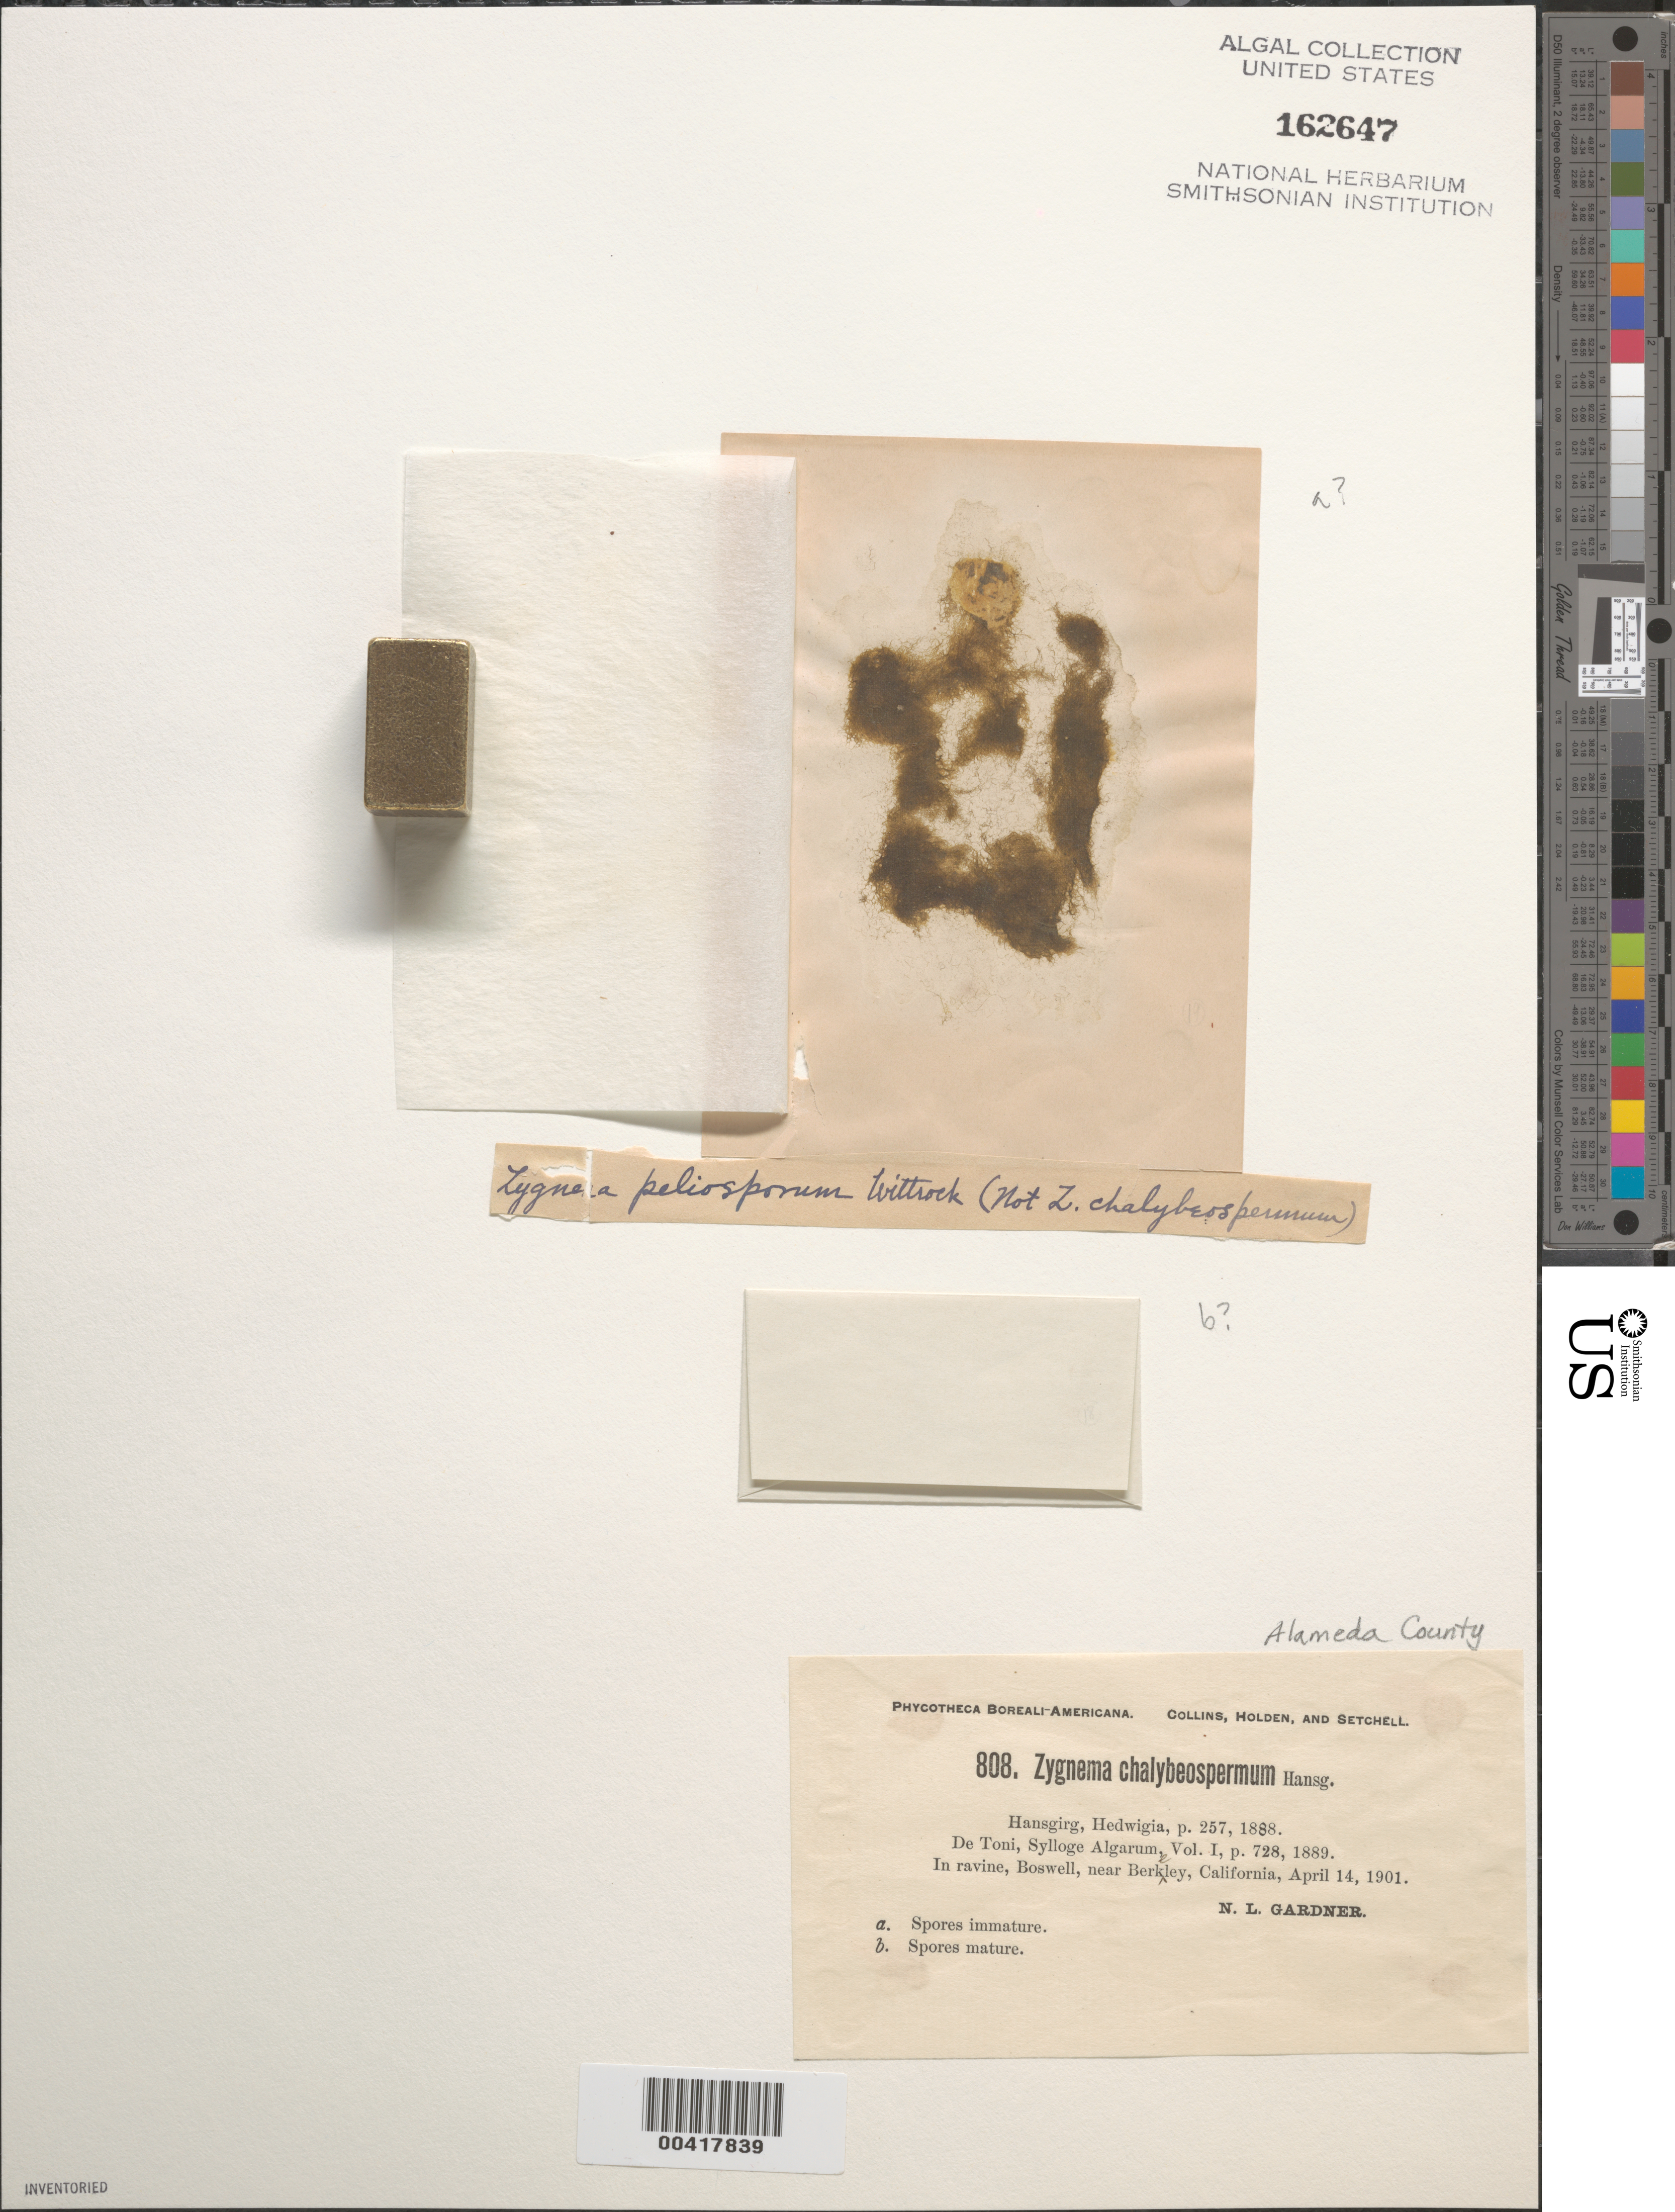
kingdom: Plantae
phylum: Charophyta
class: Zygnematophyceae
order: Zygnematales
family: Zygnemataceae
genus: Zygnema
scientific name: Zygnema peliosporum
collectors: N. Gardner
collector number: PB-A 808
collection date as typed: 14 Apr 1901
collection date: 1901-04-14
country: United States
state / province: California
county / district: Alameda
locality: Boswell, near Berkeley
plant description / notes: Collins, Holden & Setchell, Phycotheca Boreali-Americana, as Zygnema chalybeospermum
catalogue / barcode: US 162647